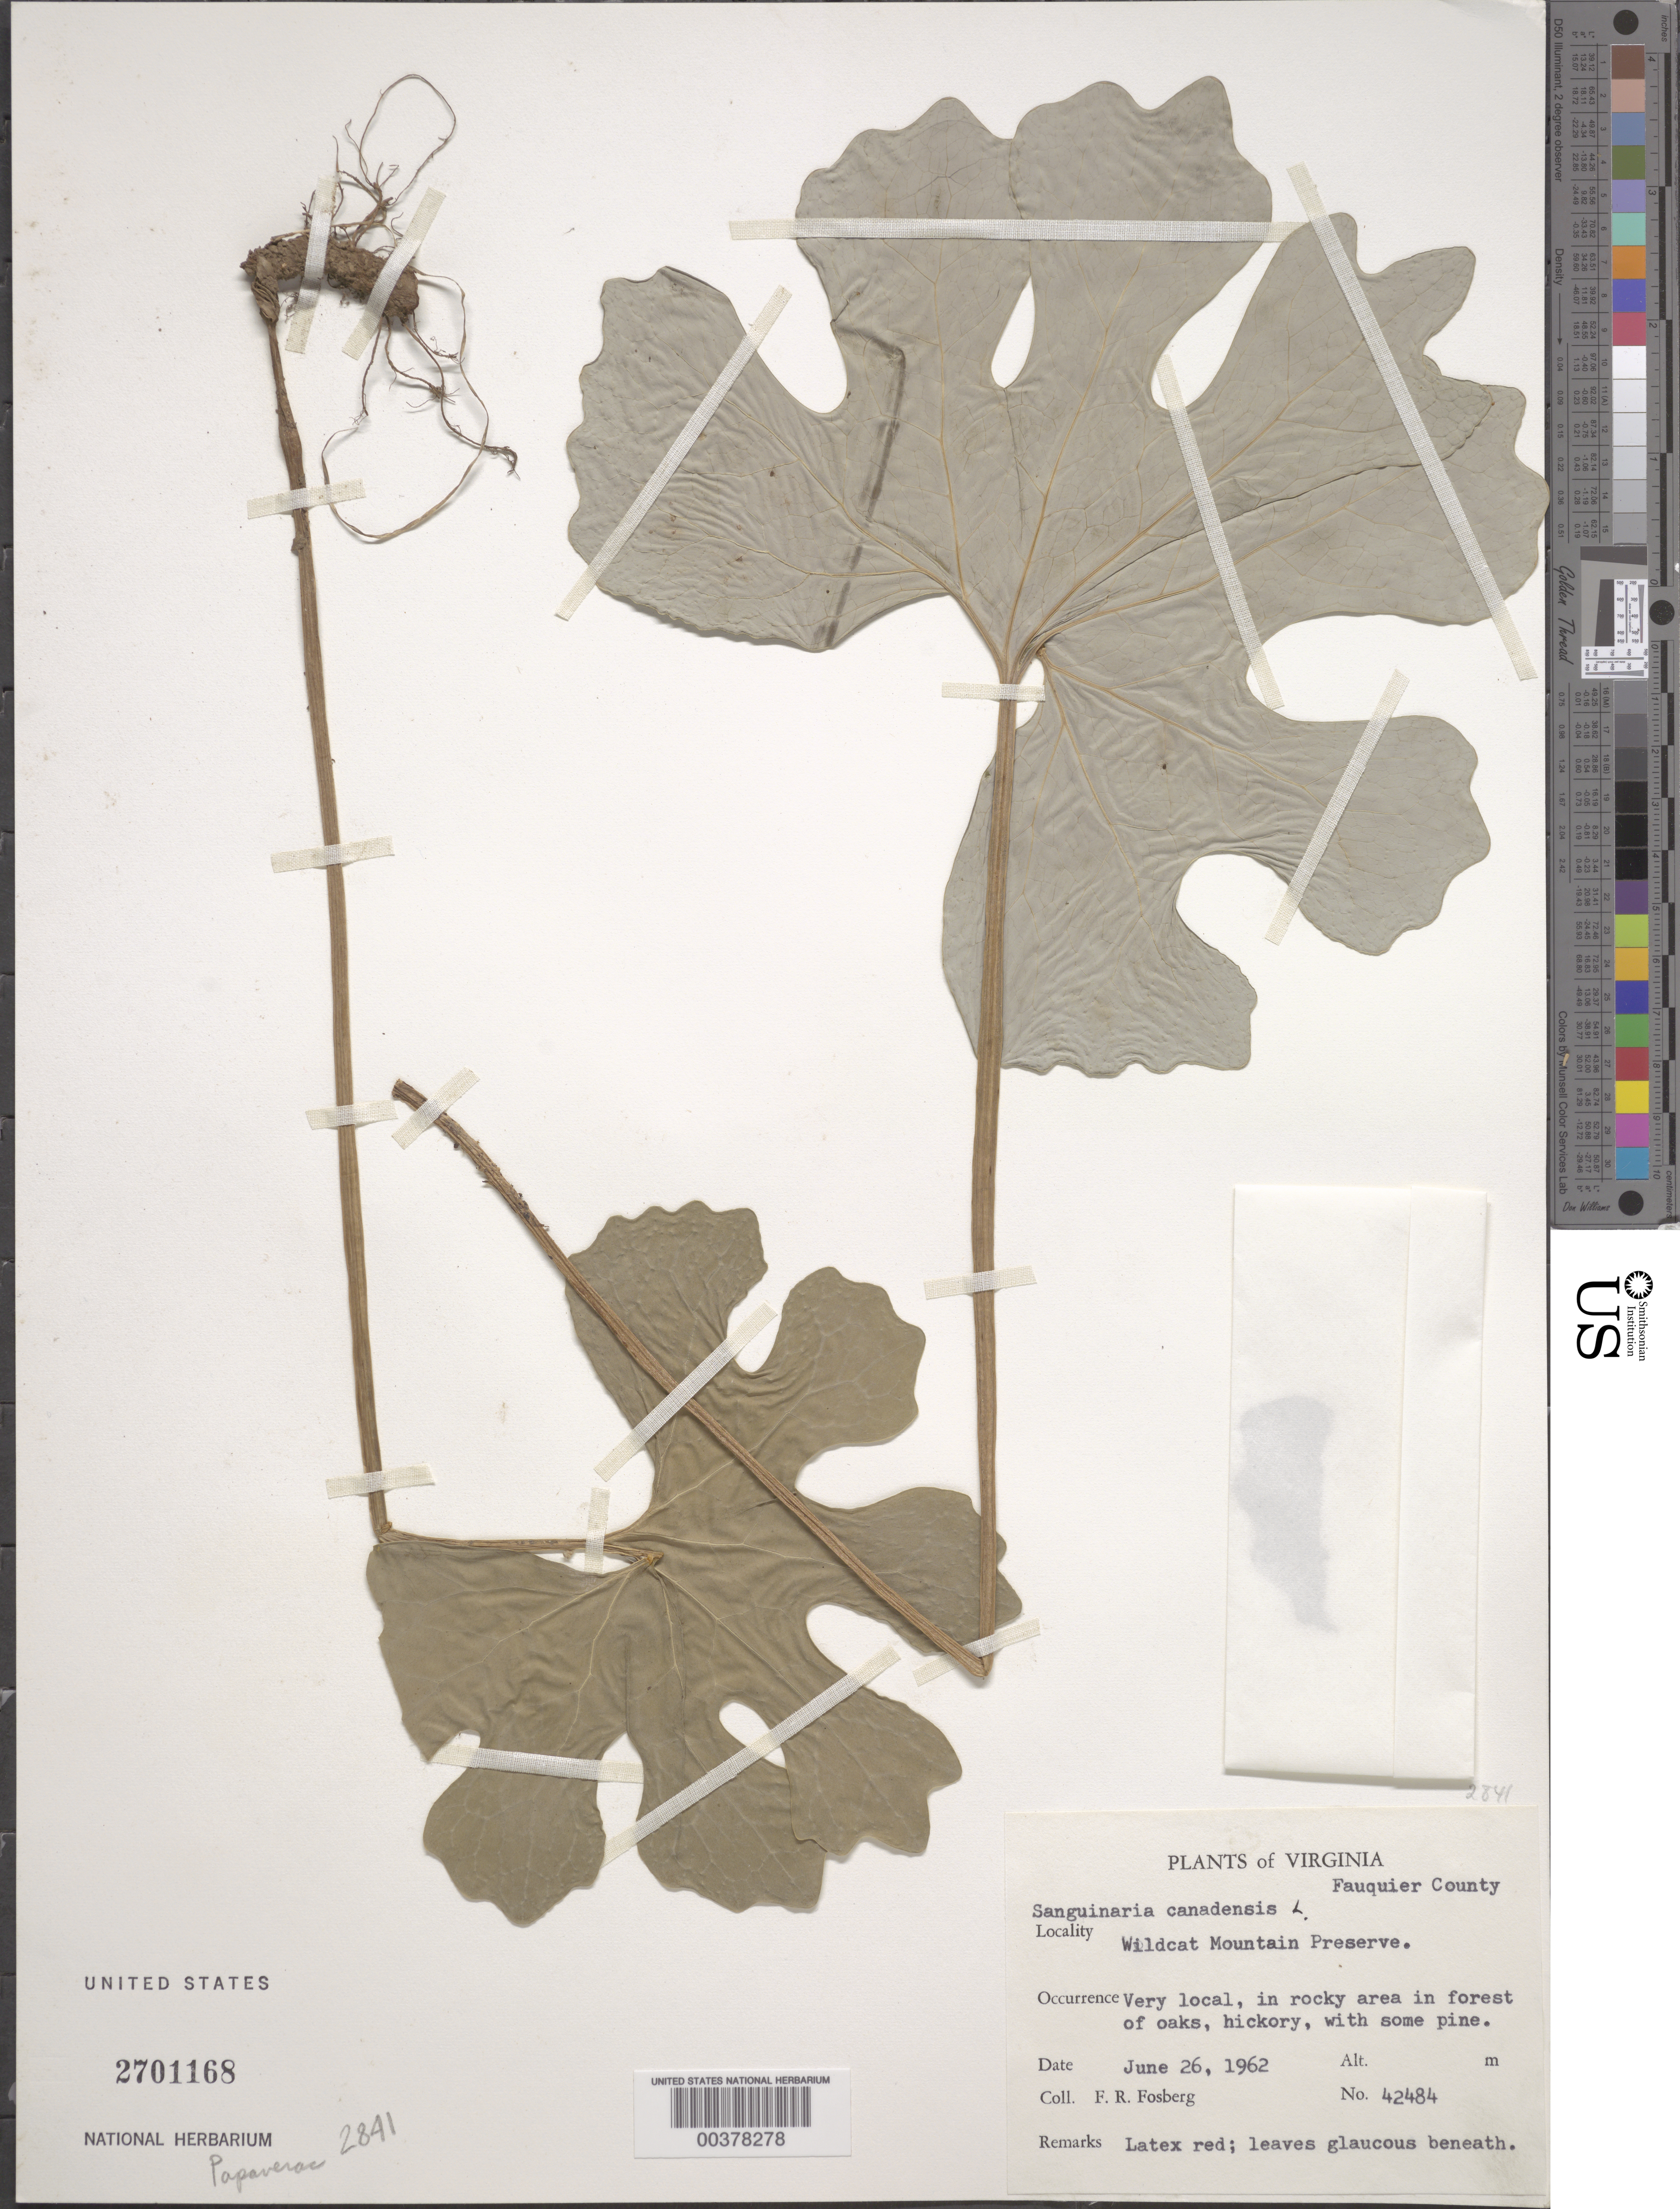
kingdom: Plantae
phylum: Tracheophyta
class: Magnoliopsida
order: Ranunculales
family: Papaveraceae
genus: Sanguinaria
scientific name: Sanguinaria canadensis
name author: L.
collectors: F. R. Fosberg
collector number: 42484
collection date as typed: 26 Jun 1962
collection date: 1962-06-26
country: United States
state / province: Virginia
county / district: Fauquier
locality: Wildcat Mountain Preserve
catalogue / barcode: US 2701168